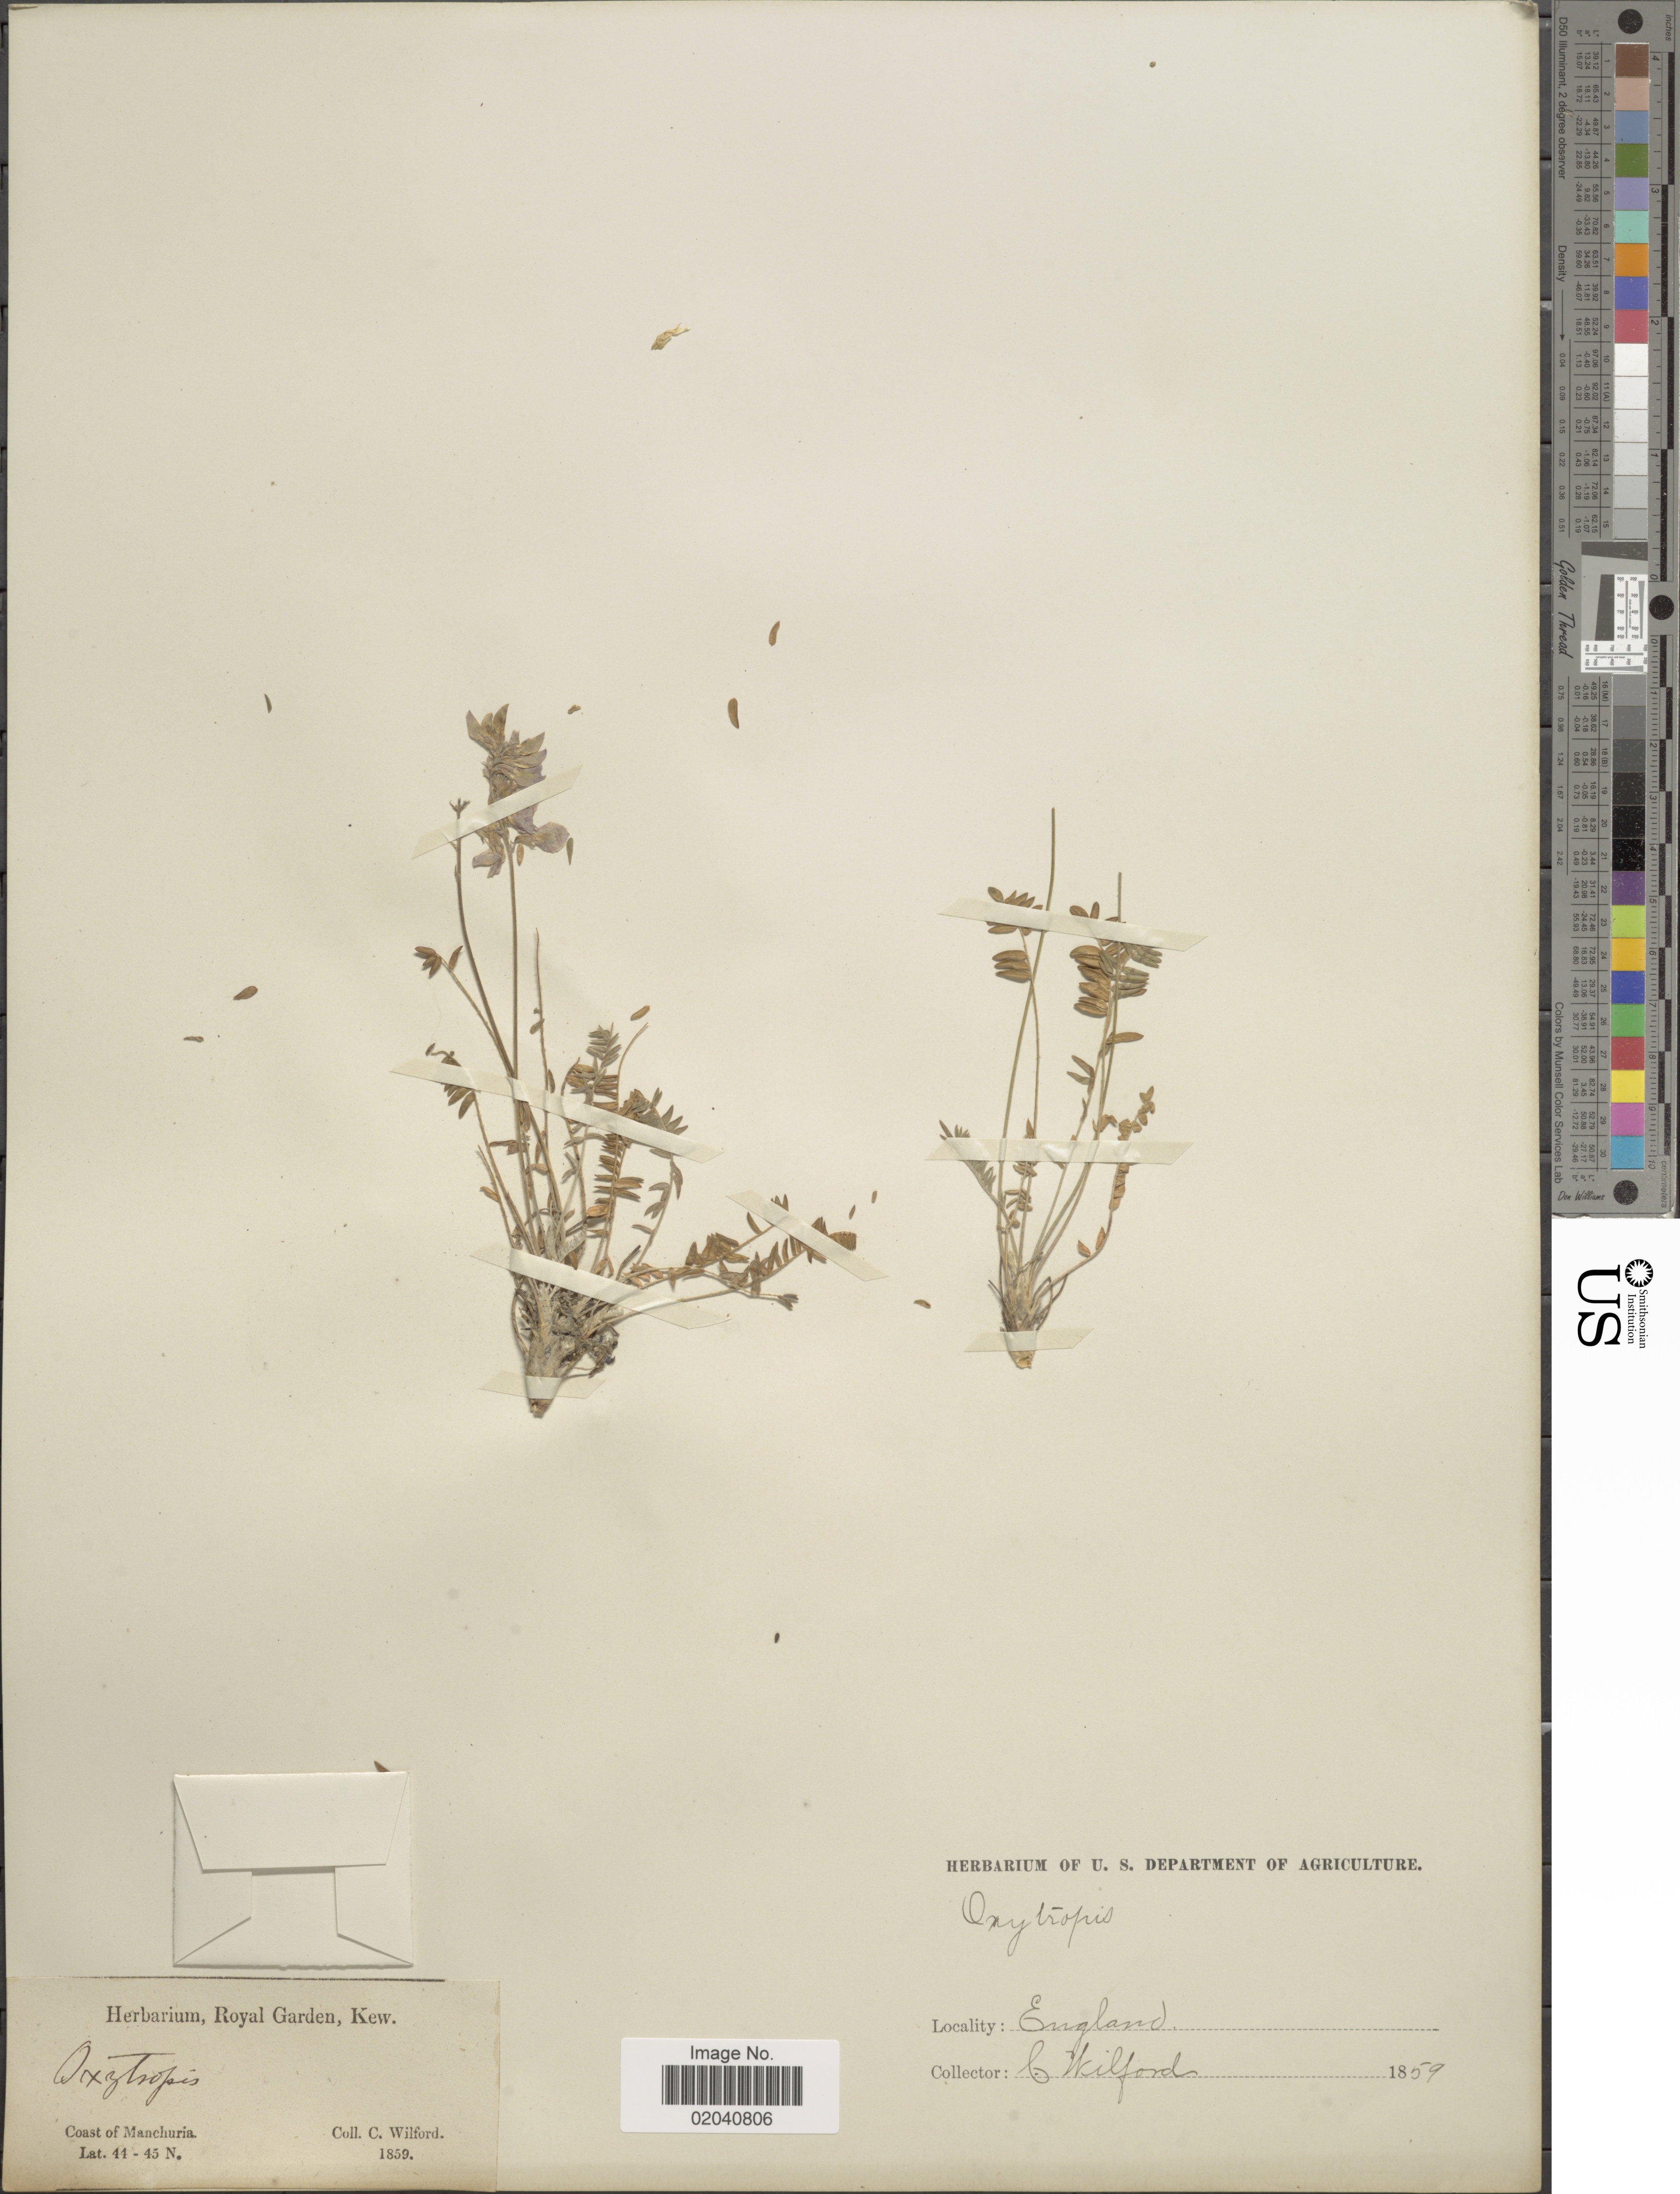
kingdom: Plantae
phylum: Tracheophyta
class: Magnoliopsida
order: Fabales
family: Fabaceae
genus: Oxytropis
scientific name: Oxytropis sp.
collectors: C. Wilford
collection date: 1859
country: United Kingdom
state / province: England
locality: Coast of Manchuria